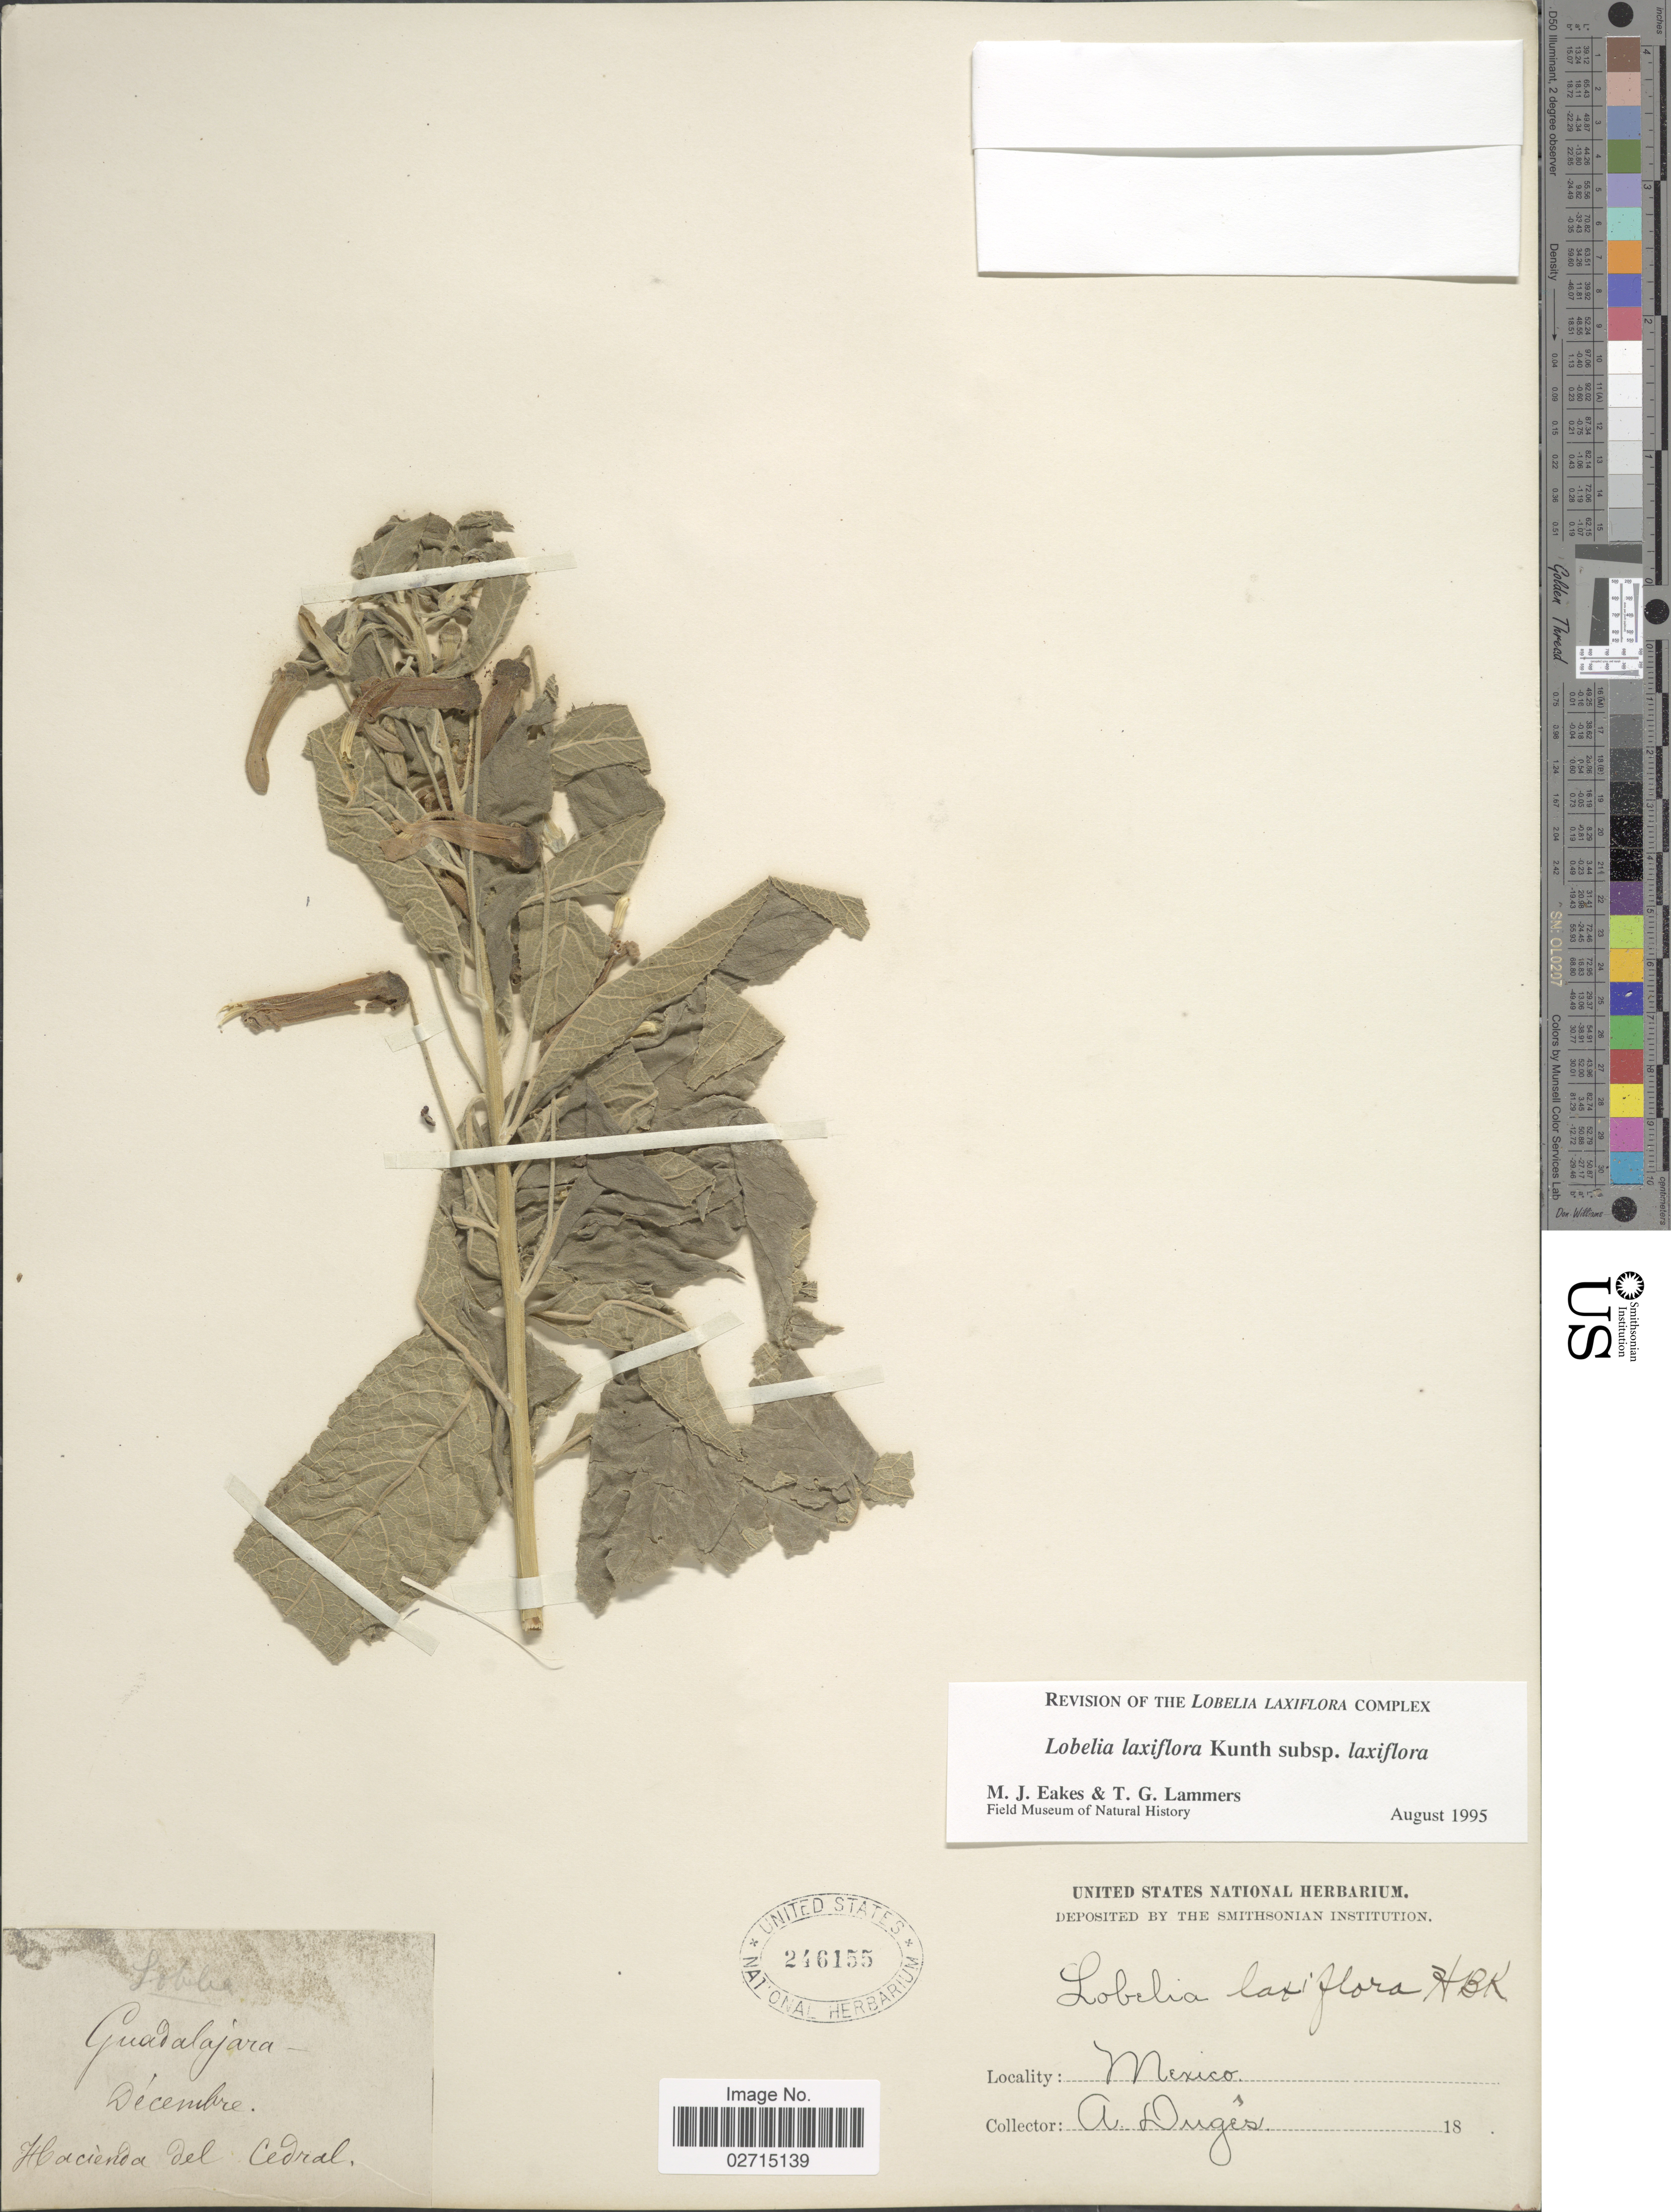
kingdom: Plantae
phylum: Tracheophyta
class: Magnoliopsida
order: Asterales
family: Campanulaceae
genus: Lobelia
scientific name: Lobelia laxiflora subsp. laxiflora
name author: Kunth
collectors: A. Duges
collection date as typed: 18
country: Mexico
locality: Guadalajara, Hacienda del Cedral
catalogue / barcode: US 246155